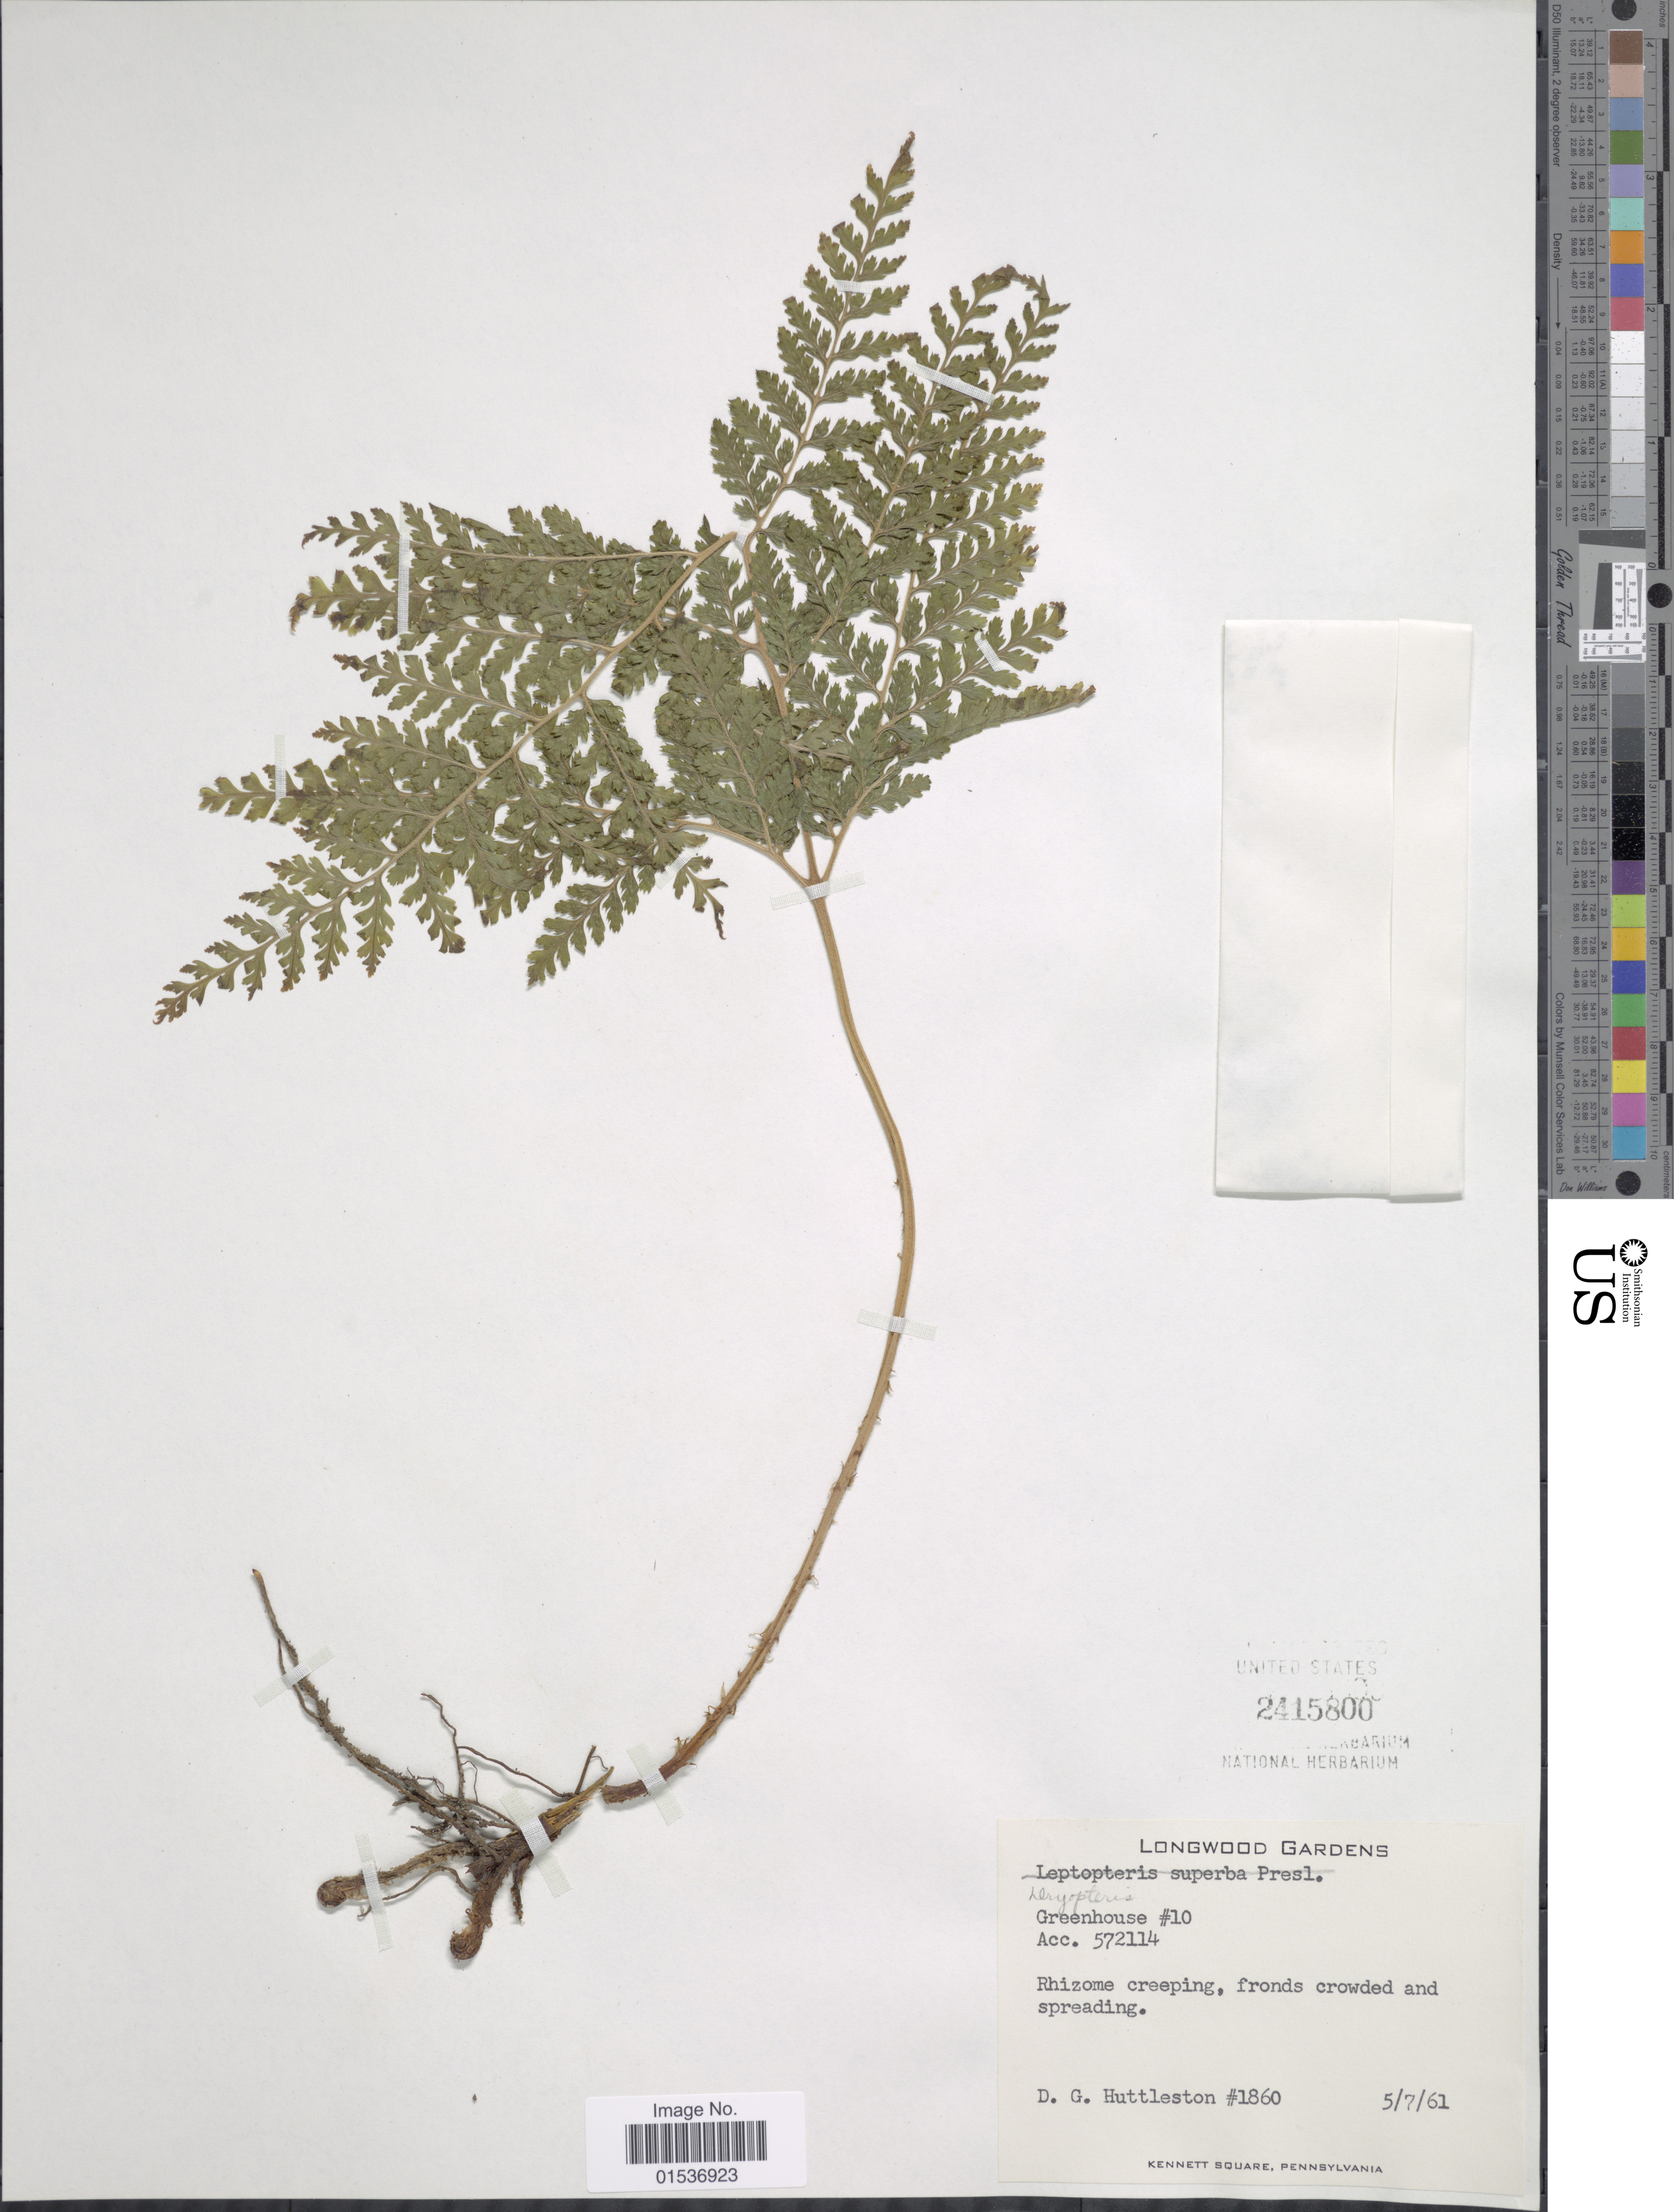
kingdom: Plantae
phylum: Tracheophyta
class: Polypodiopsida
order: Polypodiales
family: Thelypteridaceae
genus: Thelypteris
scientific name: Thelypteris sp.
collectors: D. G. Huttleston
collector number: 1860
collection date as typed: Transcribed d/m/y: 5/7/61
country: United States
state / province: Pennsylvania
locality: Longwood Garderns, Greenhous #10, Acc. 572114.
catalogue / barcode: US 2415800